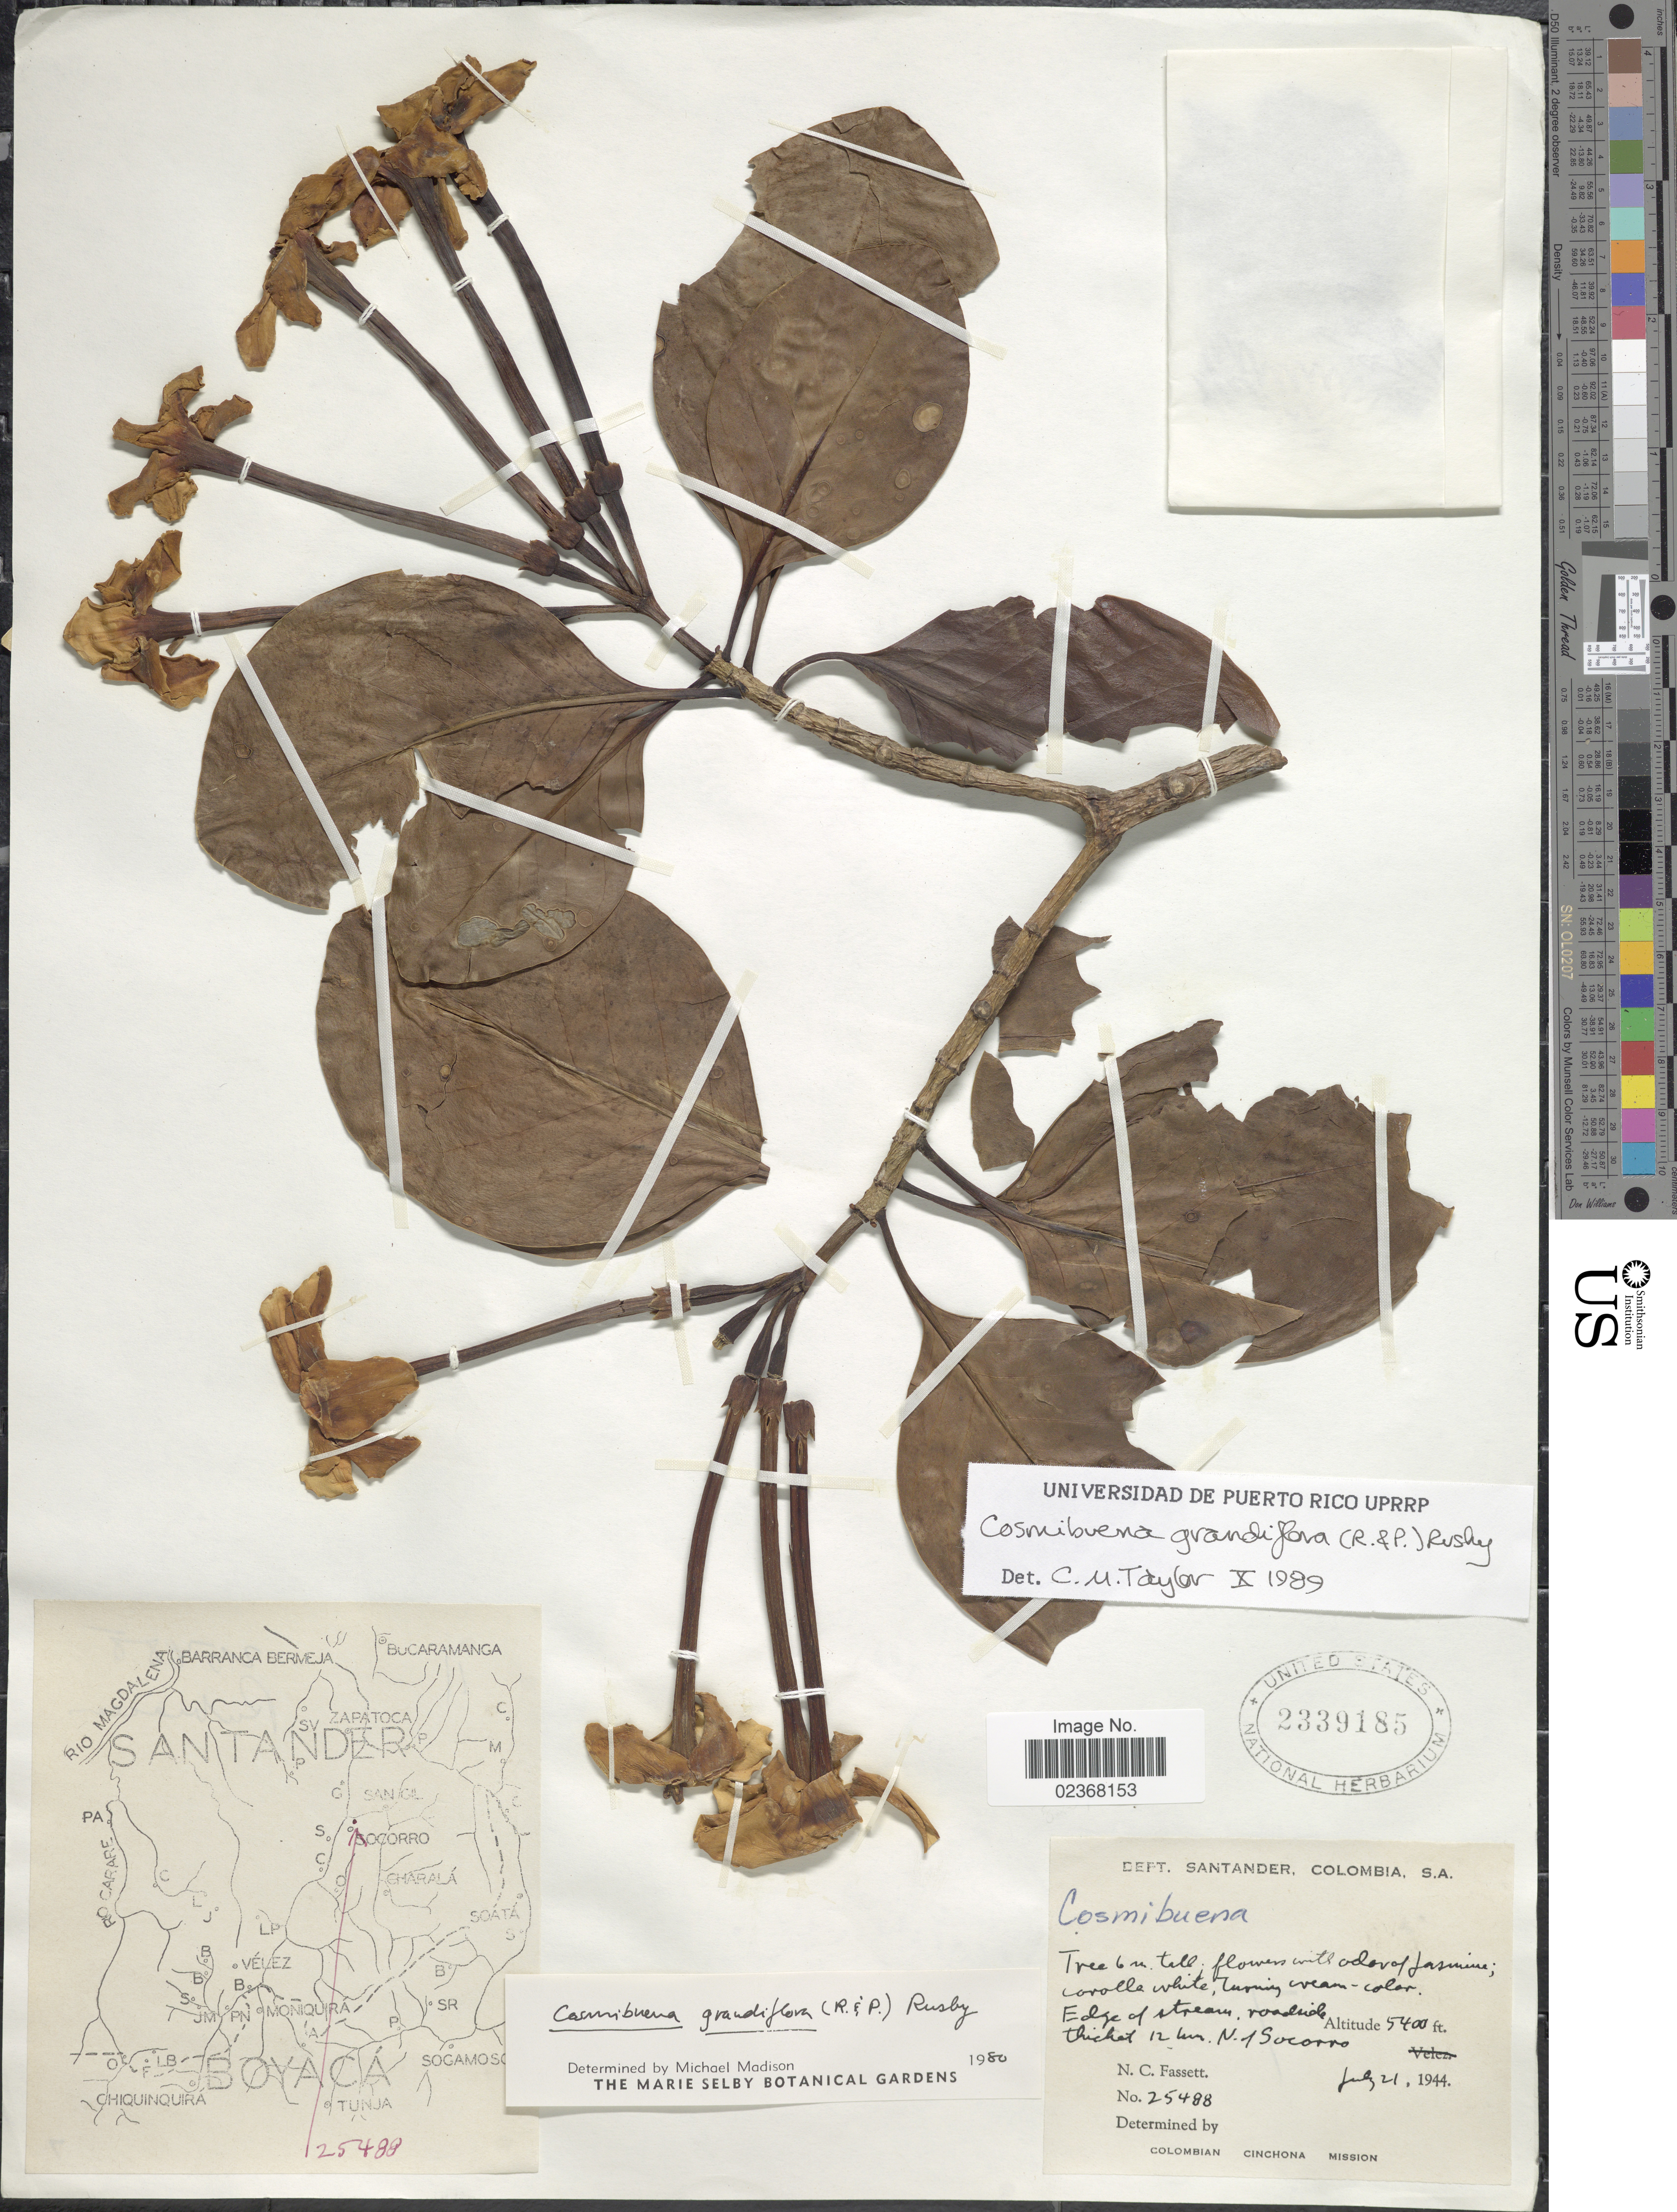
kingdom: Plantae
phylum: Tracheophyta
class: Magnoliopsida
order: Gentianales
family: Rubiaceae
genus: Cosmibuena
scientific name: Cosmibuena grandiflora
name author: (Rose & Pav.) Rusby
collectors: N. C. Fassett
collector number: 25488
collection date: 1944-07-21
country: Colombia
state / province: Santander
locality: Dept. Santander, Colombia, Edge of stream, roadside, Thicket 12 km. N. of Socorro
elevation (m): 1646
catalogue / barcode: US 2339185